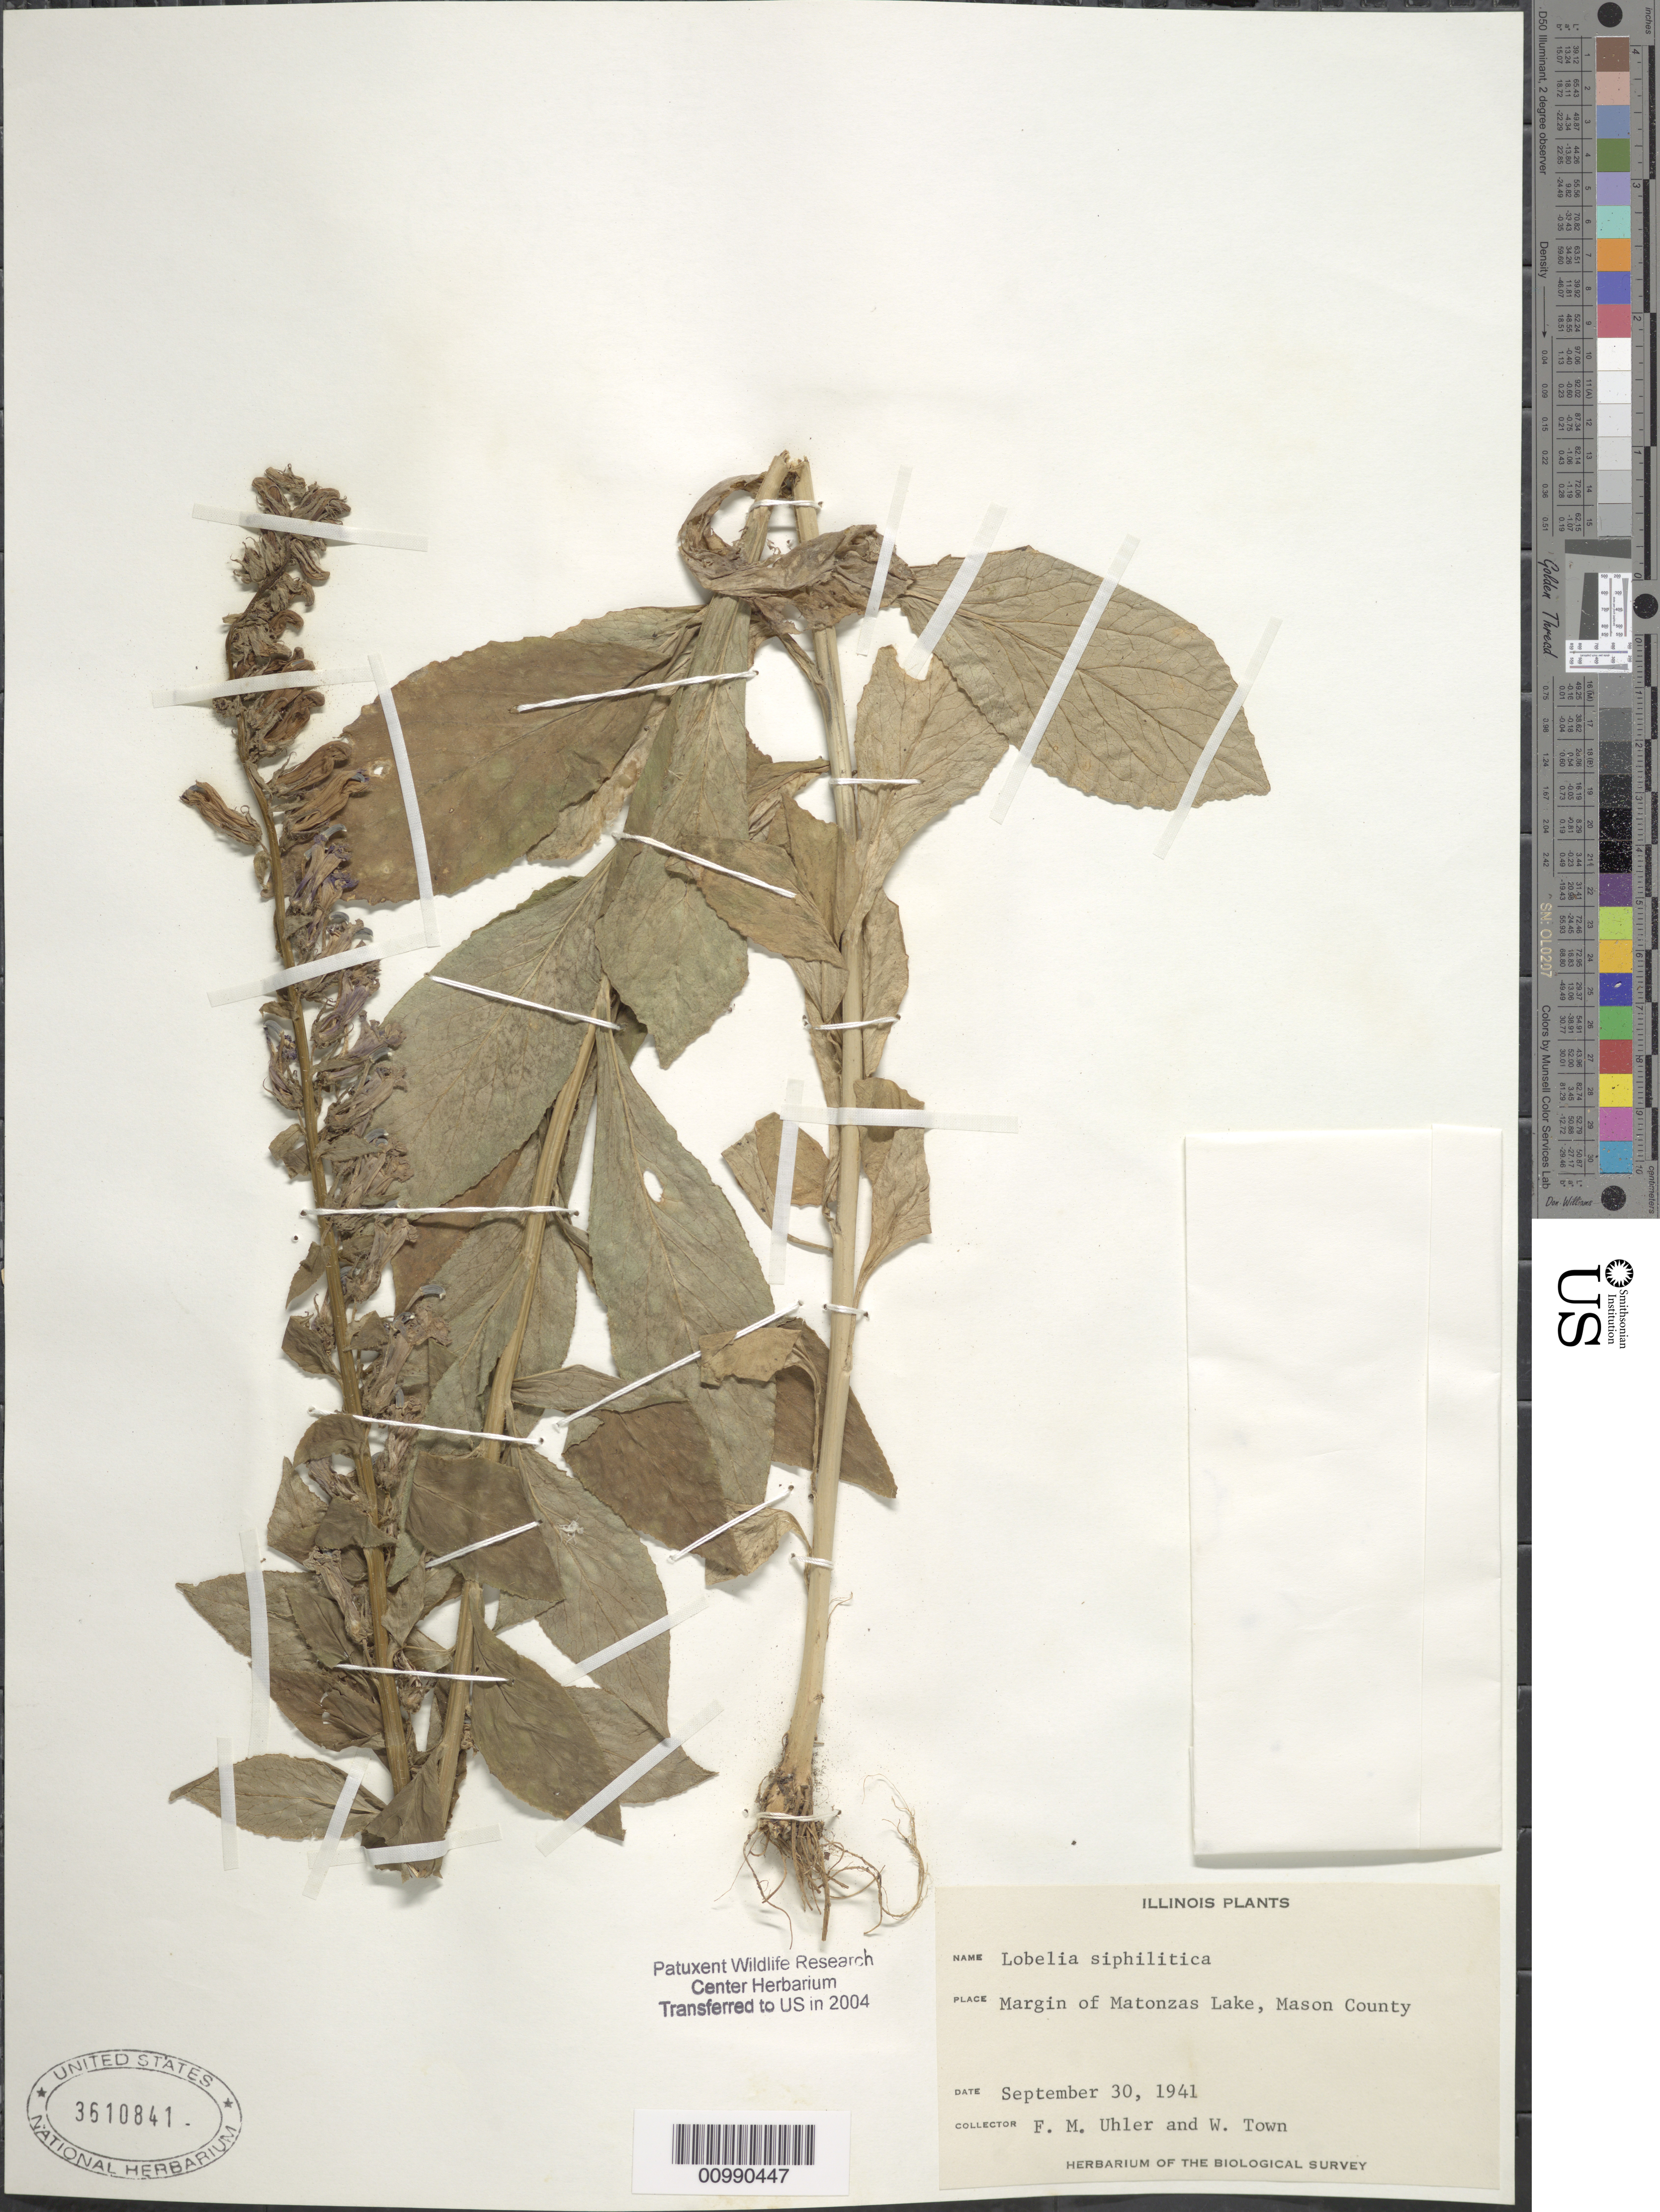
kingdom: Plantae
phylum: Tracheophyta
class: Magnoliopsida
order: Asterales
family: Campanulaceae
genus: Lobelia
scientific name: Lobelia siphilitica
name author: L.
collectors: F. M. Uhler & W. Town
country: United States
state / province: Illinois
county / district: Mason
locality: Margin of Matonzas Lake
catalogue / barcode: US 3610841